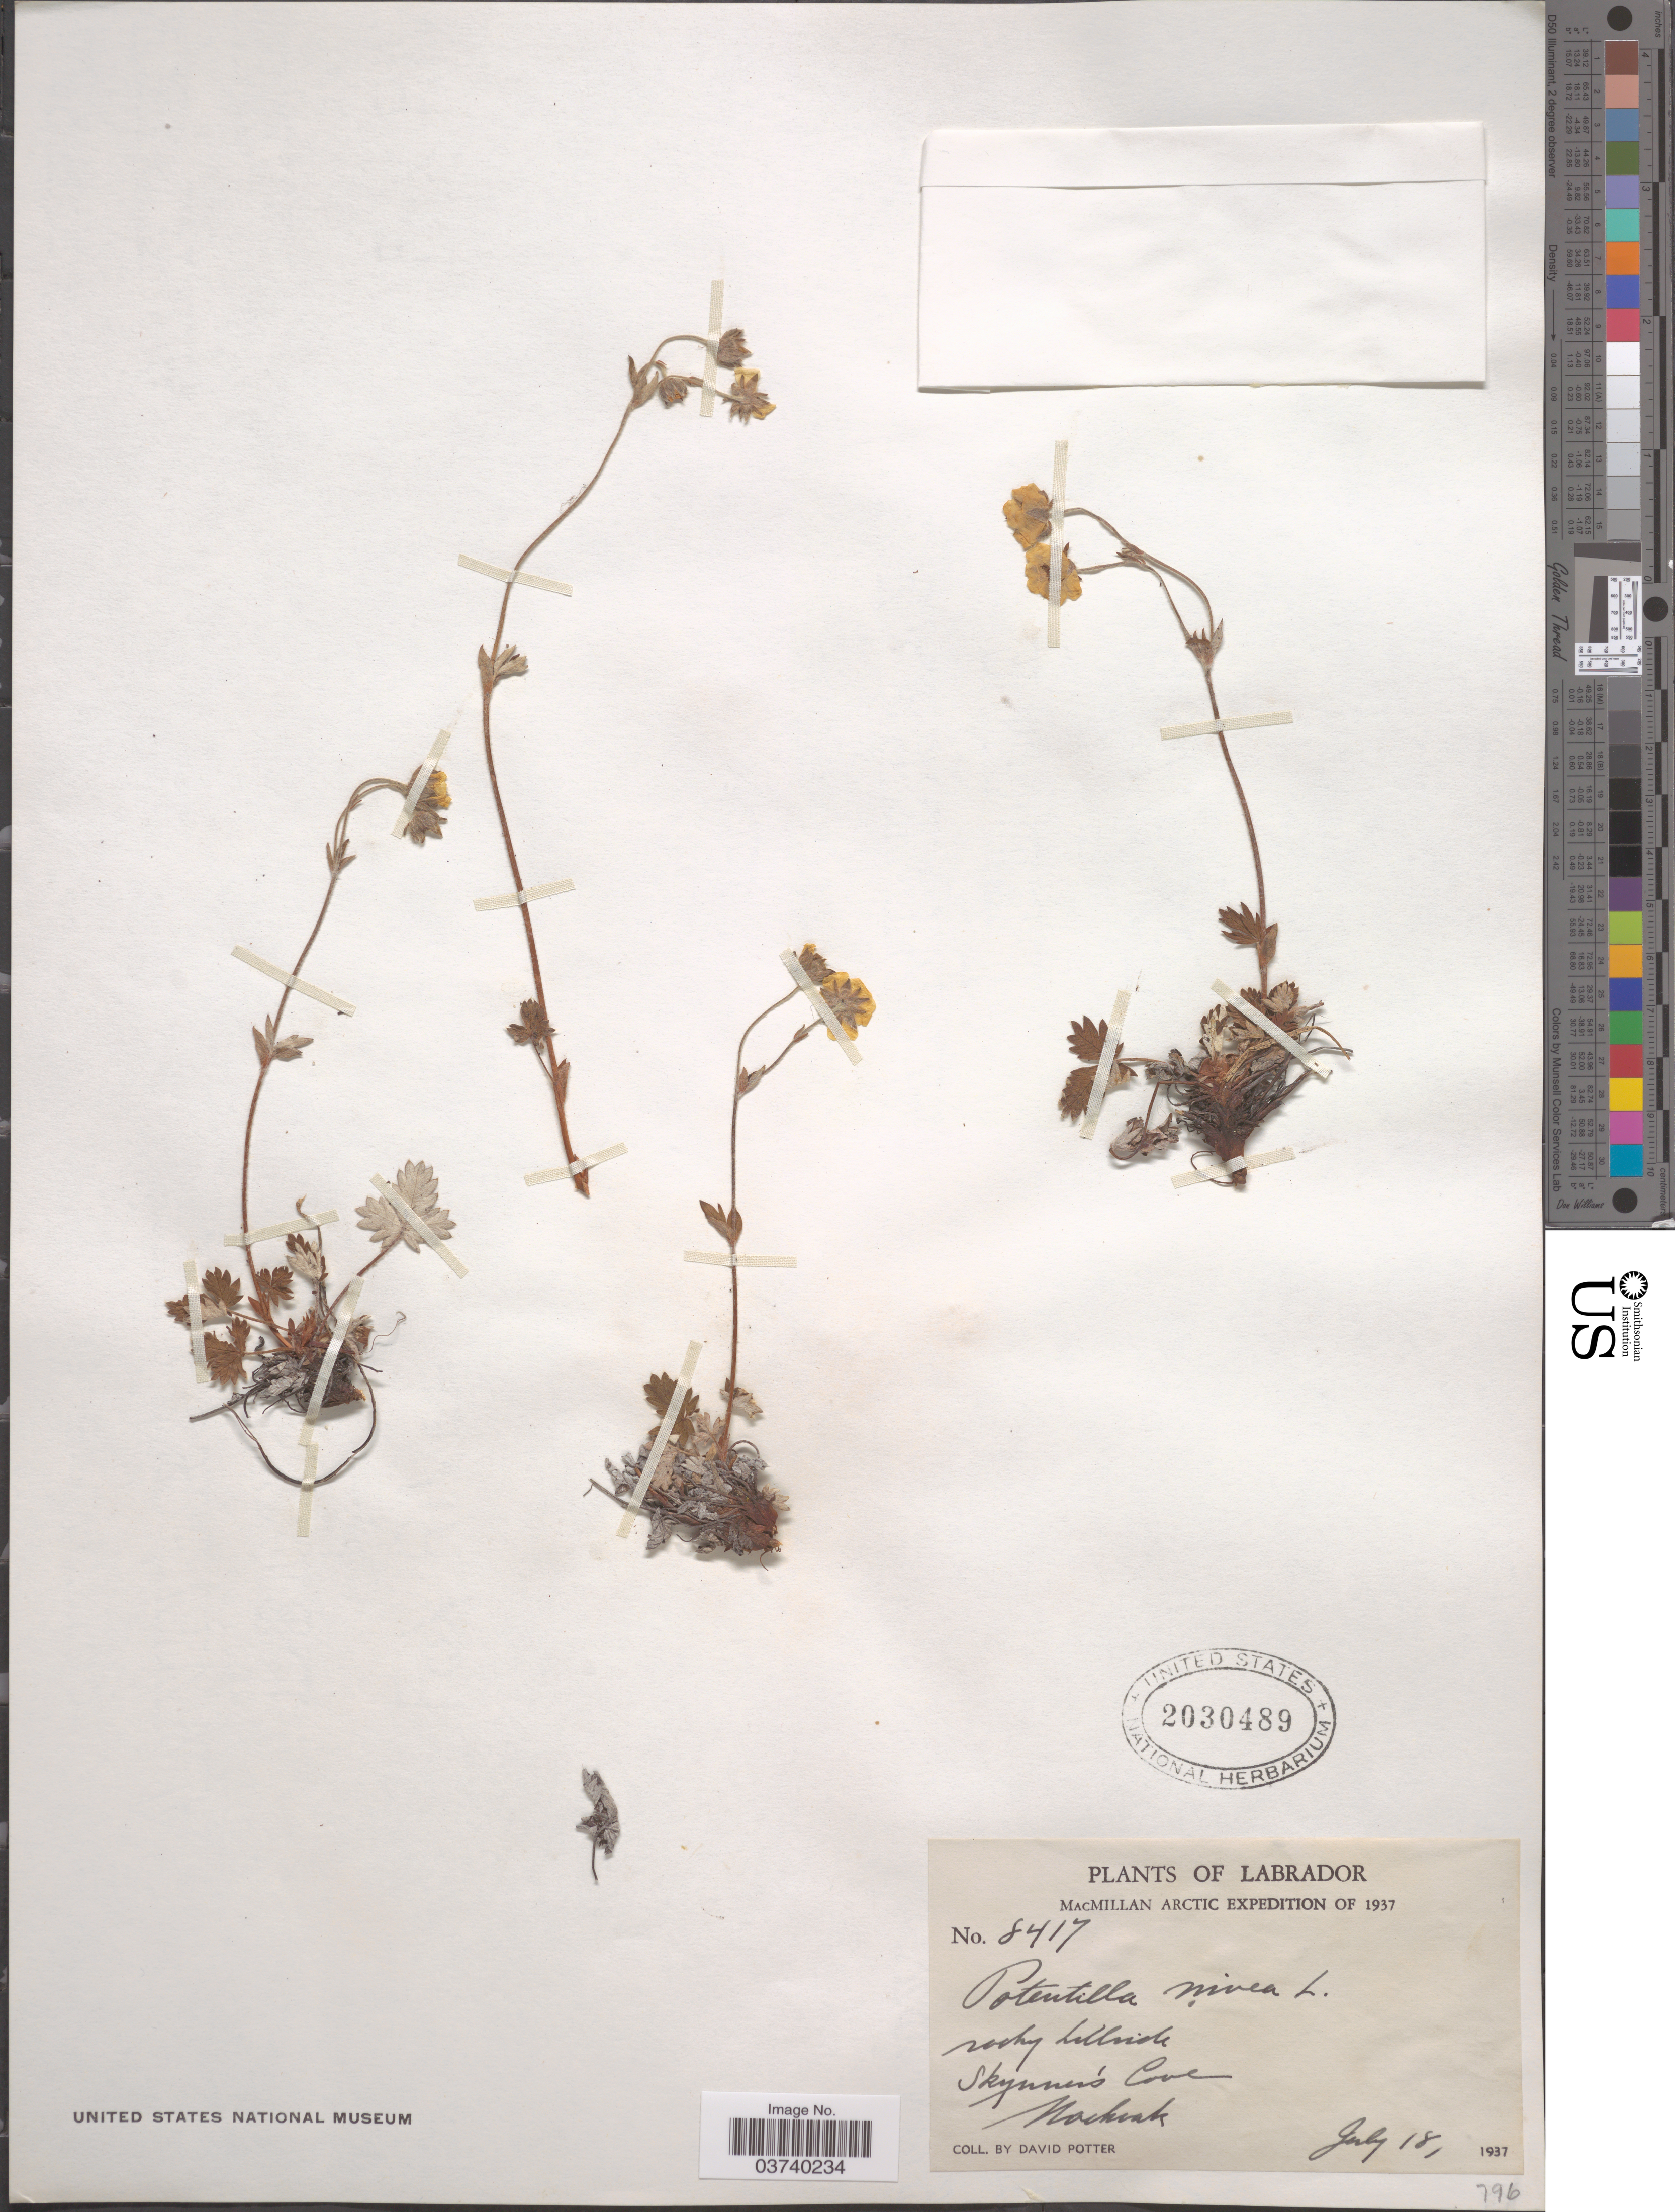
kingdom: Plantae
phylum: Tracheophyta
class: Magnoliopsida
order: Rosales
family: Rosaceae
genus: Potentilla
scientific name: Potentilla nivea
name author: L.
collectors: D. Potter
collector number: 8417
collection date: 1937-07-18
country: Canada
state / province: Newfoundland and Labrador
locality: Labrador. Skynner's Cove. Nachvak.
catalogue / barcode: US 2030489